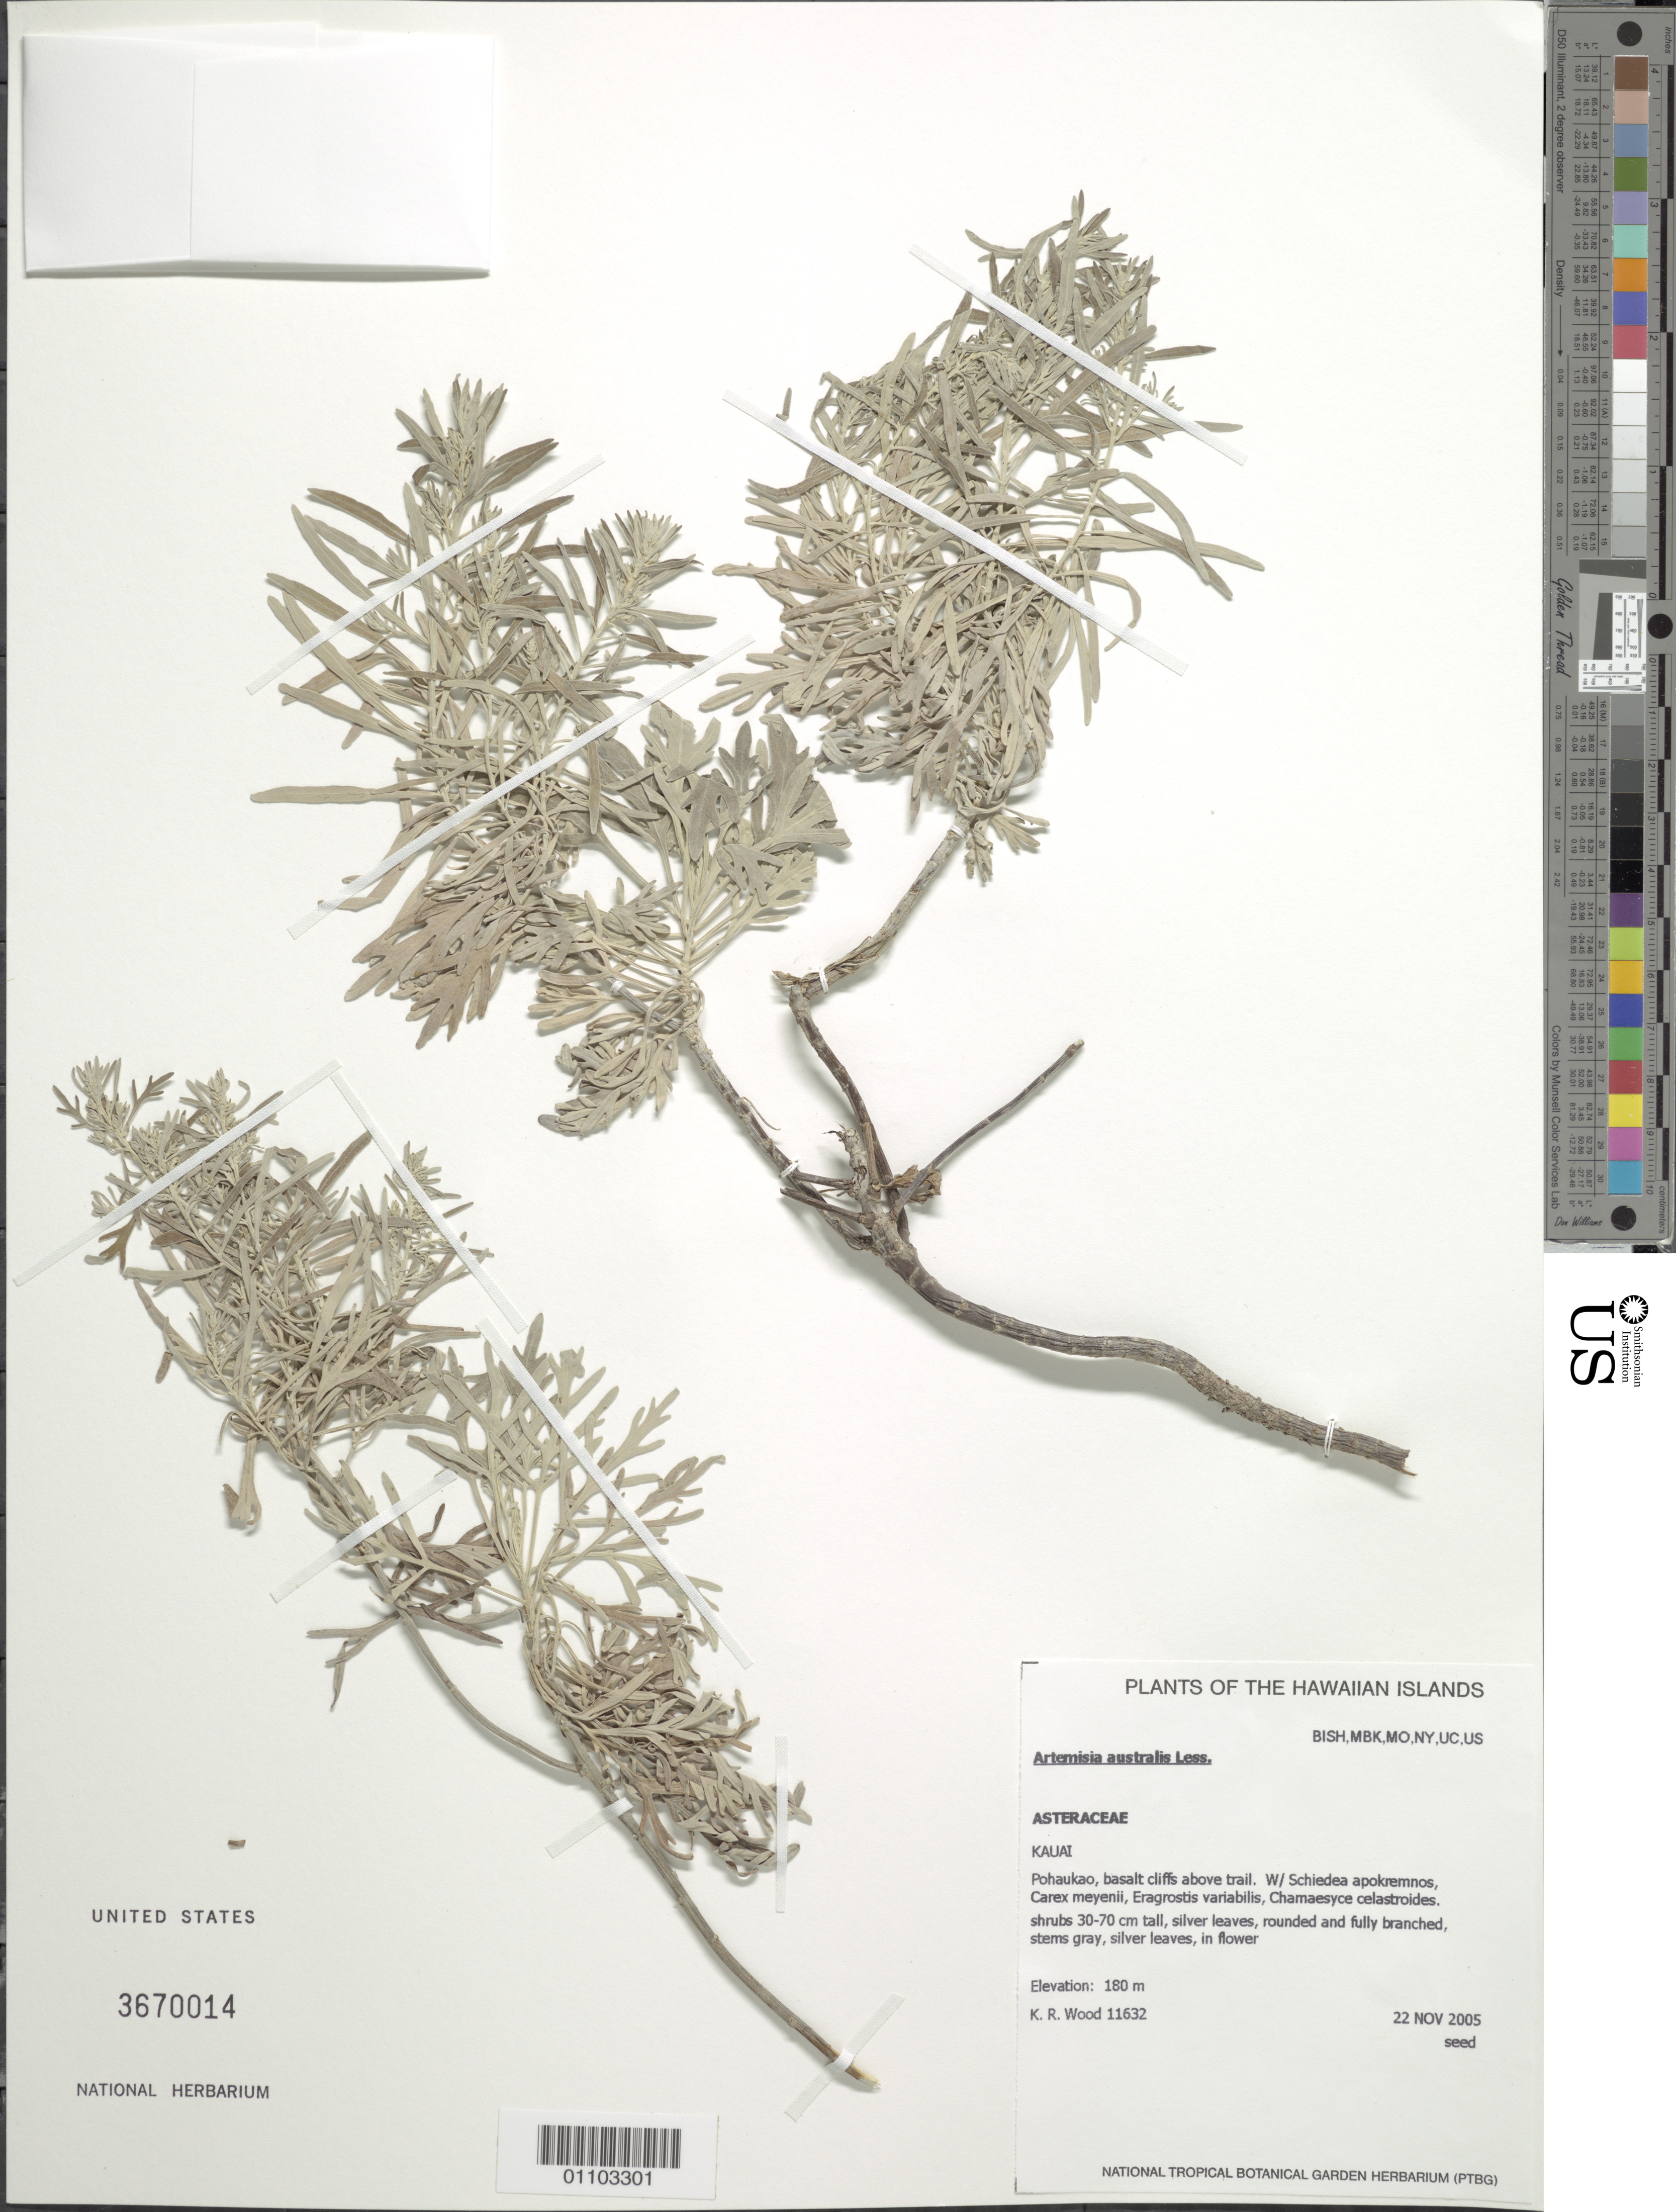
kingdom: Plantae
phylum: Tracheophyta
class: Magnoliopsida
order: Asterales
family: Asteraceae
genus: Artemisia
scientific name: Artemisia australis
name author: Less.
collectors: K. R. Wood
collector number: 11632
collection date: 2005-11-22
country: United States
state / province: Hawaii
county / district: Kauai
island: Kaua'i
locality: Pohaukao, along trail.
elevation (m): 180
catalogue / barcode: US 3670014